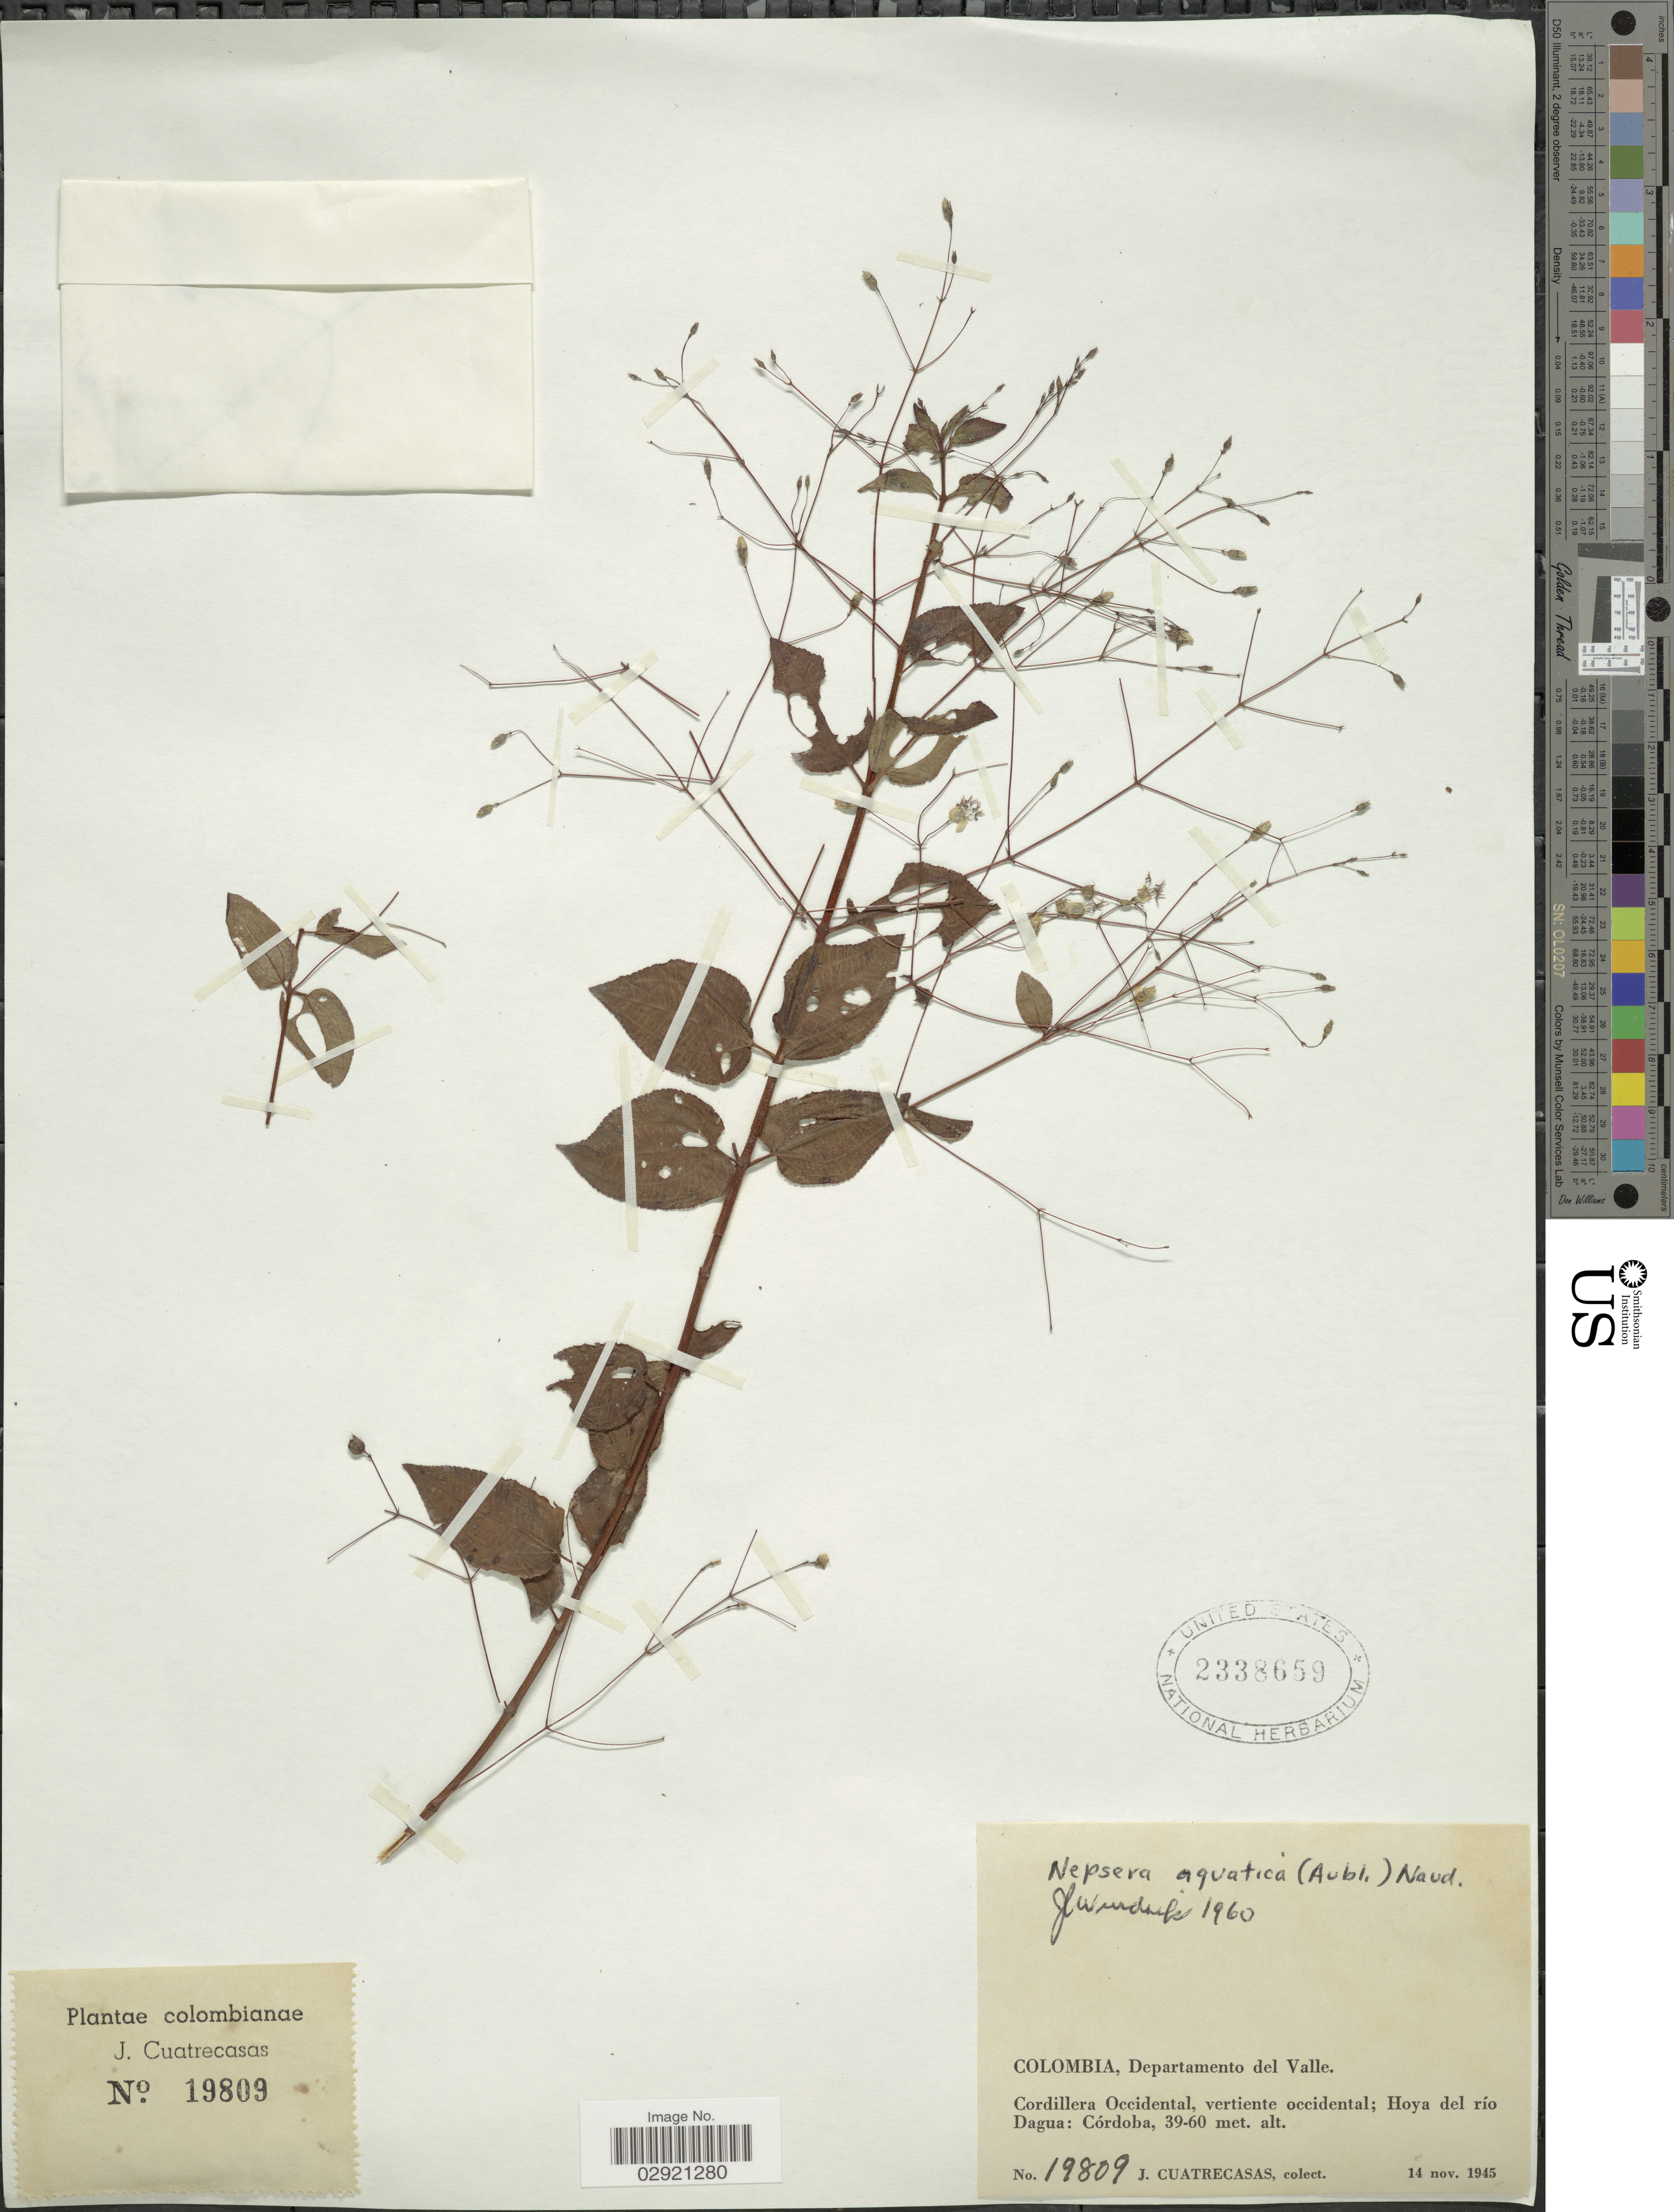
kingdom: Plantae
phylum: Tracheophyta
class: Magnoliopsida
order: Myrtales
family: Melastomataceae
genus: Nepsera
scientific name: Nepsera aquatica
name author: (Aubl.) Naudin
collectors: J. Cuatrecasas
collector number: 19809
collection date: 1945-11-14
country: Colombia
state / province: Valle del Cauca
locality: Departamento del Valle. Cordillera Occidental, vertiente occidental; Hoya del río Dagua: Córdoba.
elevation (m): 39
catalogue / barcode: US 2338659